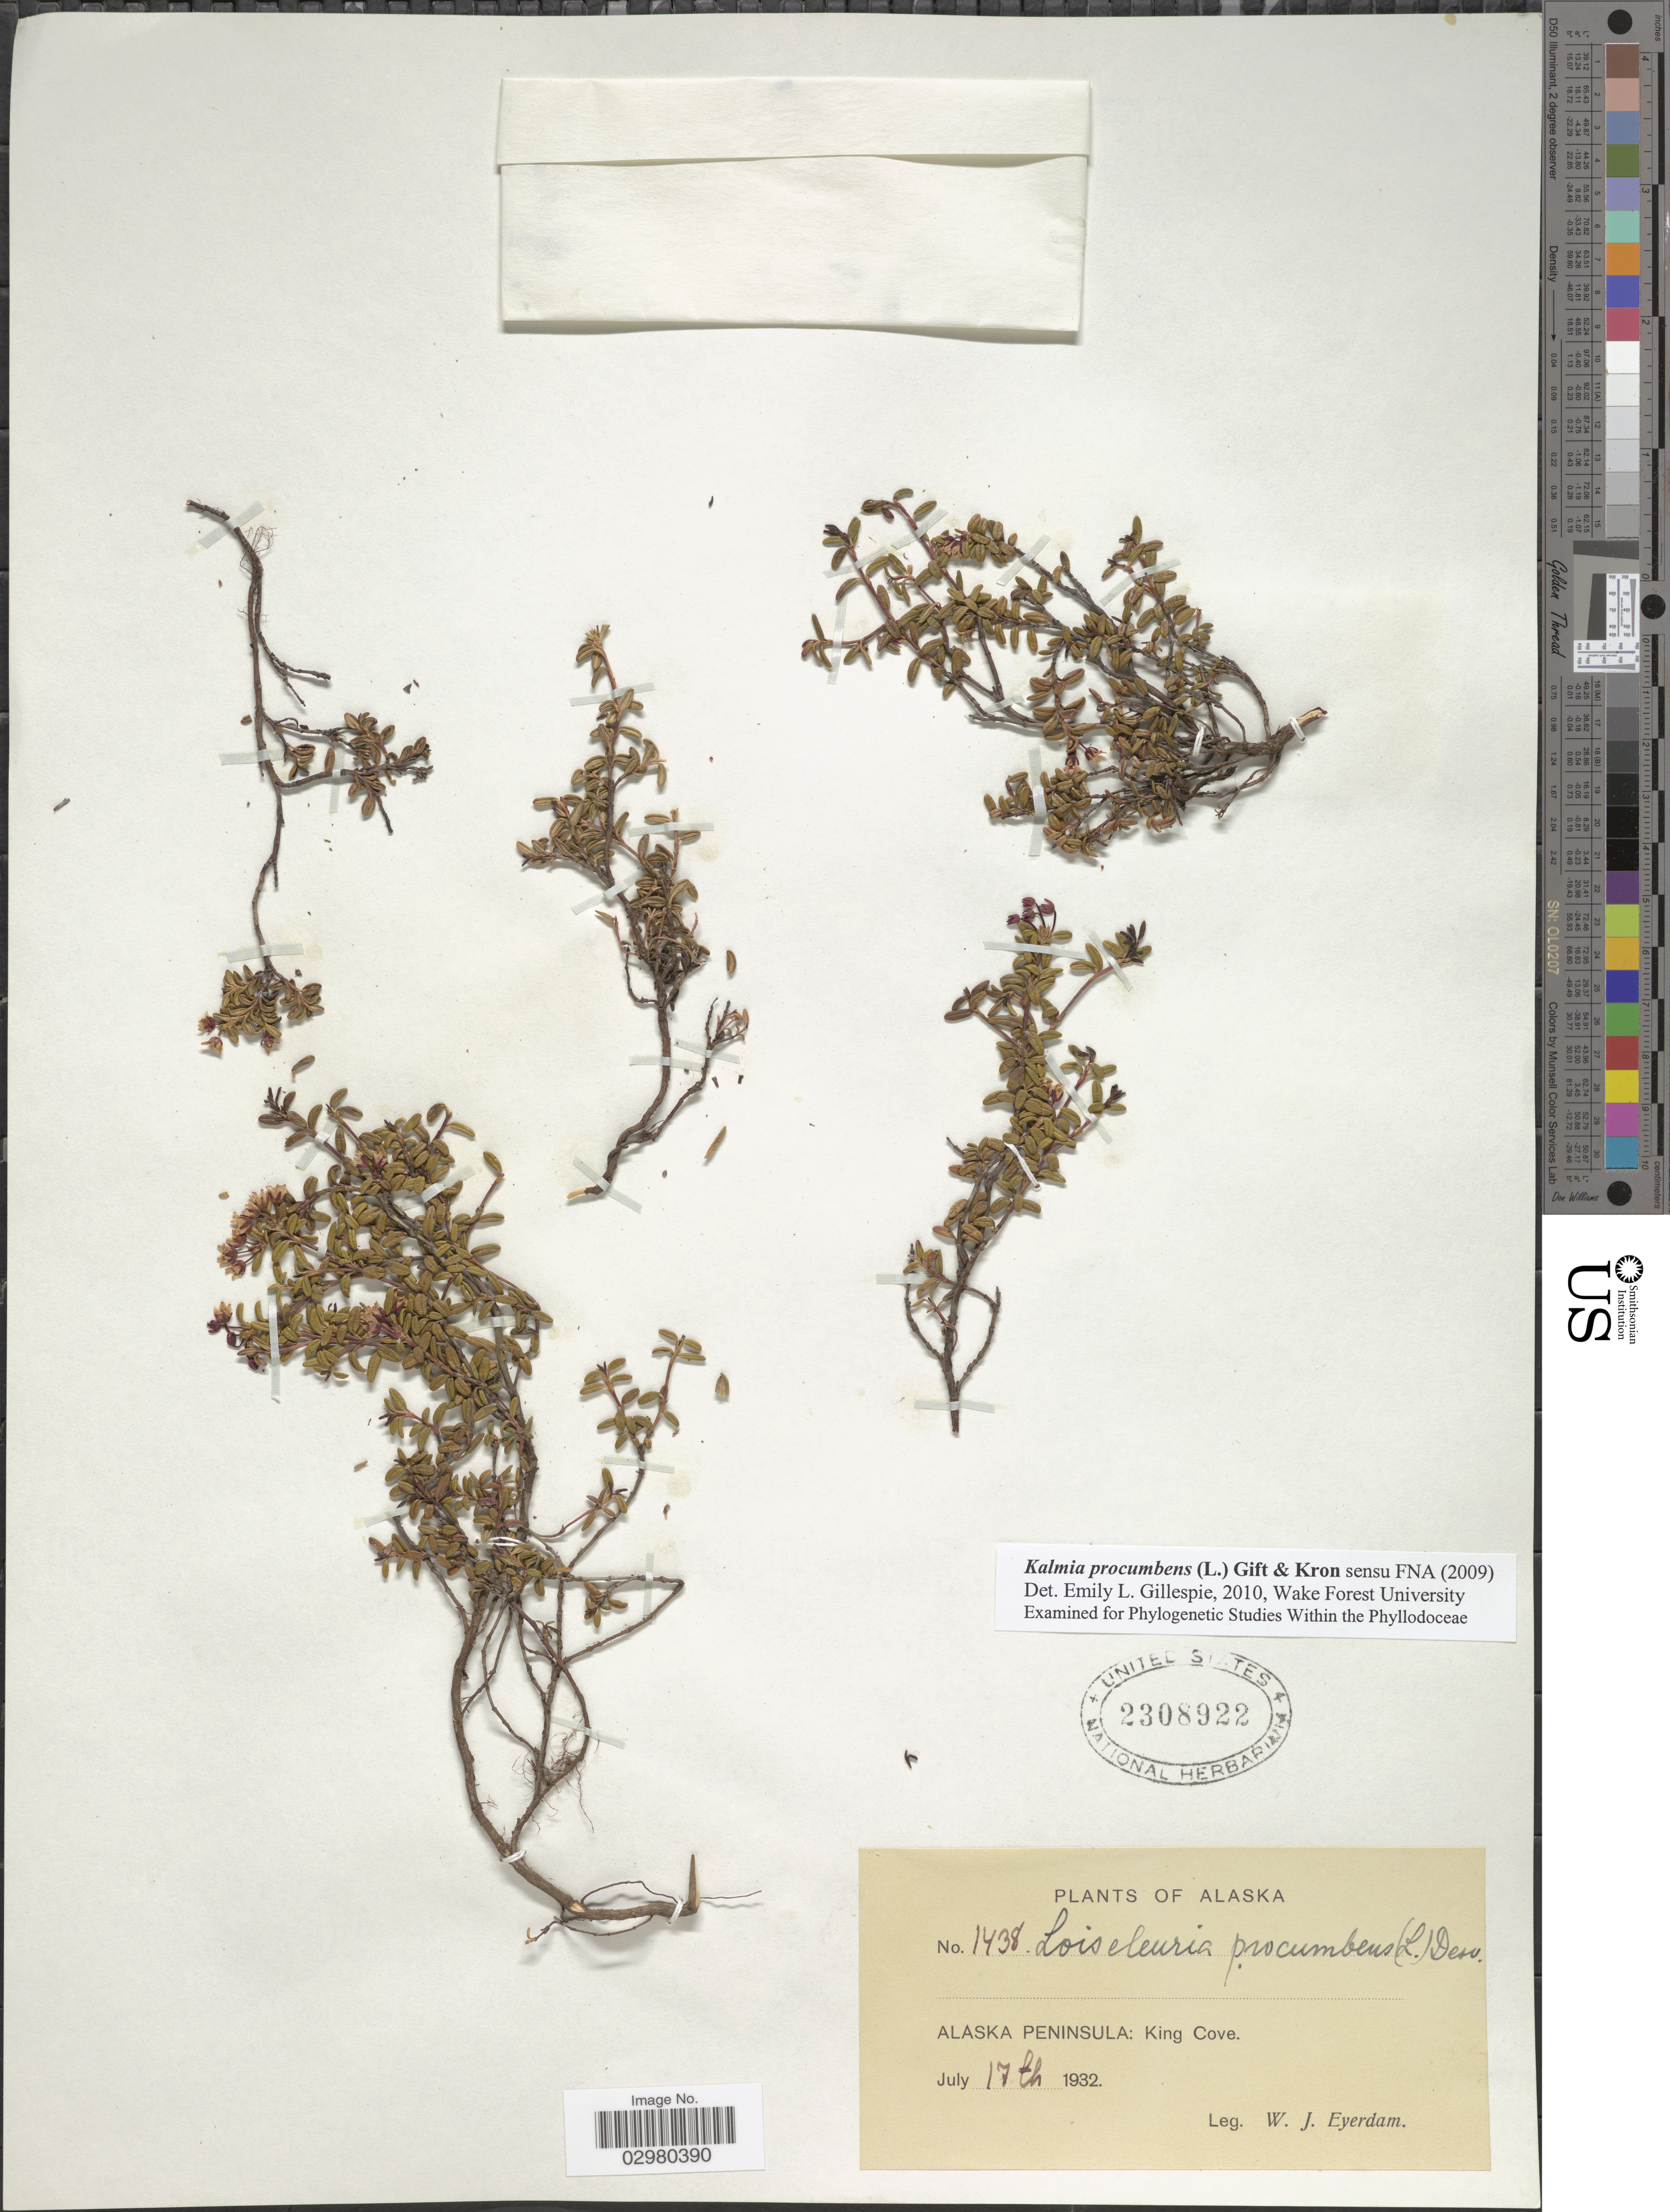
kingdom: Plantae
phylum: Tracheophyta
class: Magnoliopsida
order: Ericales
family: Ericaceae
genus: Loiseleuria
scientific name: Loiseleuria procumbens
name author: (L.) Desv.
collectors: W. J. Eyerdam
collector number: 1438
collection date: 1932-07-17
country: United States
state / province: Alaska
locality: Alaska Peninsula: King Cove.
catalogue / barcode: US 2308922